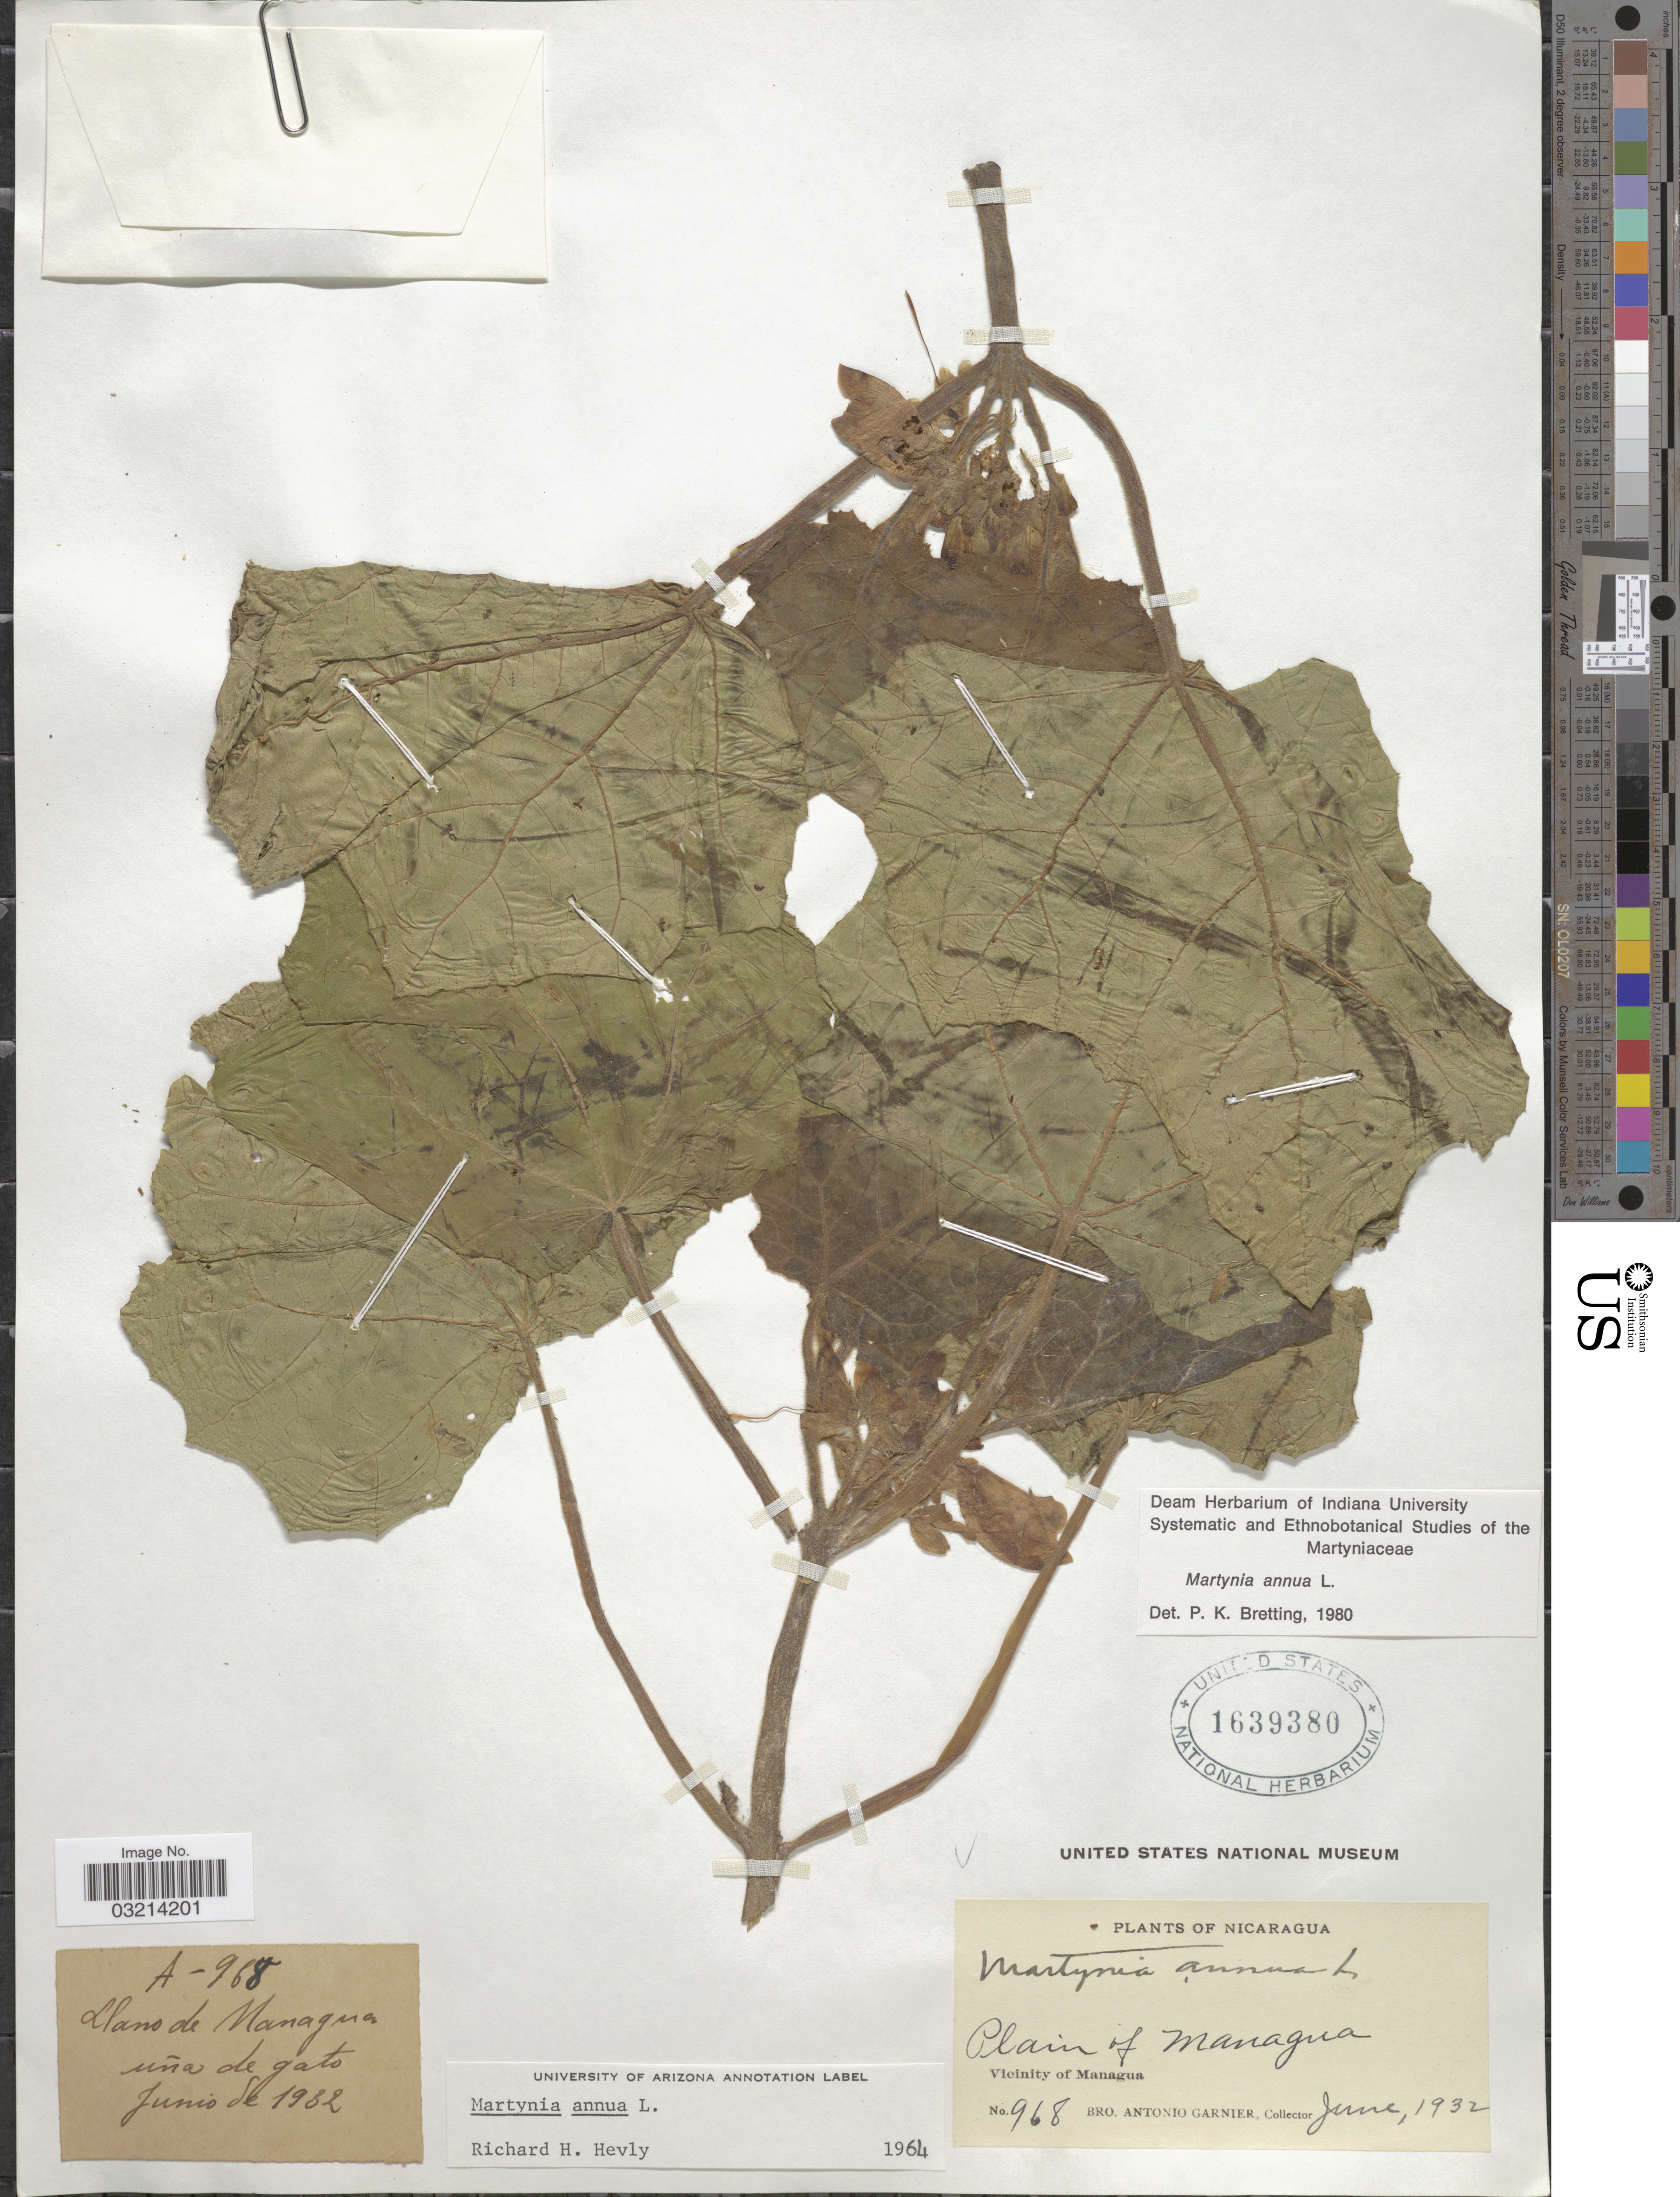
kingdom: Plantae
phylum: Tracheophyta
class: Magnoliopsida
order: Lamiales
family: Martyniaceae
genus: Martynia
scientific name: Martynia annua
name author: L.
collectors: Bro. A. Garnier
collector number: A-968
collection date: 1932-06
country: Nicaragua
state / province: Managua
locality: Plain of Managua. Vicinity of Managua. Llano de Managua.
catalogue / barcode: US 1639380